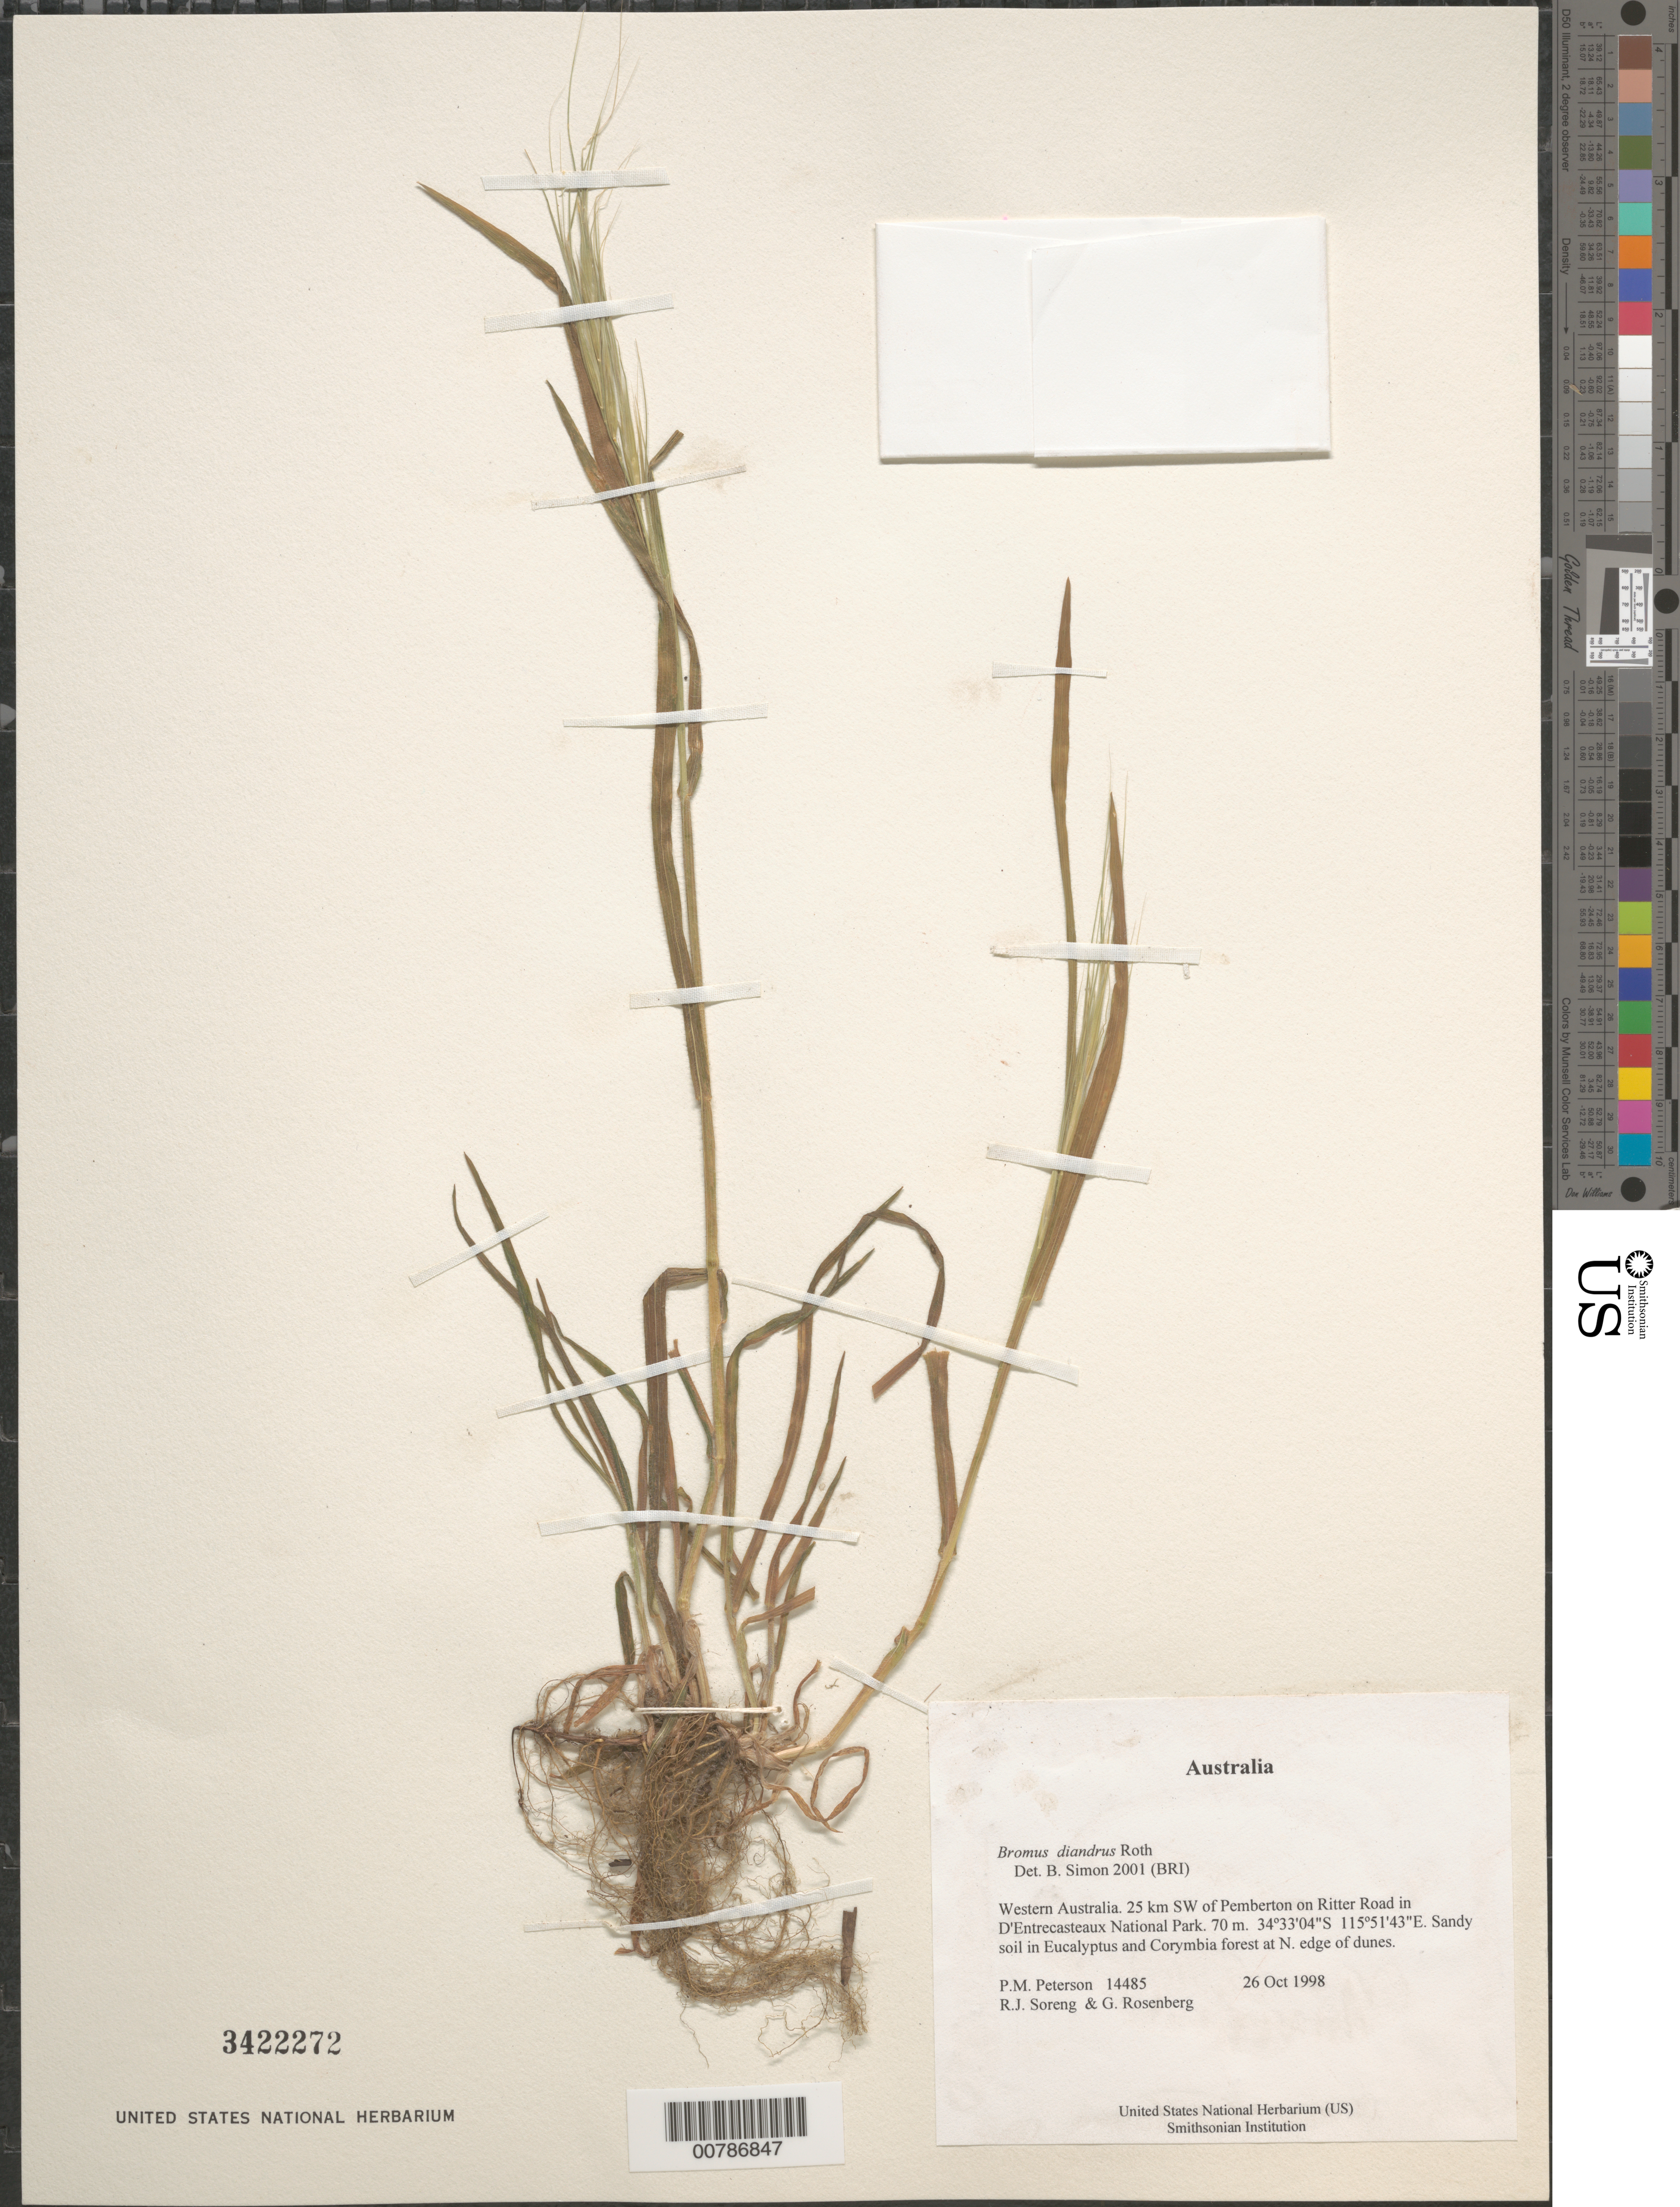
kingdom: Plantae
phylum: Tracheophyta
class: Liliopsida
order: Poales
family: Poaceae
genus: Bromus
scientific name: Bromus diandrus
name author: Roth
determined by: Simon, B.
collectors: P. M. Peterson, R. J. Soreng & G. Rosenberg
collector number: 14485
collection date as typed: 26 Oct 1998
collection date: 1998-10-26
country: Australia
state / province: Western Australia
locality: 25 km SW of Pemberton on Ritter Road in D'Entrecasteaux National Park.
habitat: Sandy soil in Eucalyptus and Corymbia forest at N. edge of dunes.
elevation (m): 70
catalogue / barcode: US 3422272